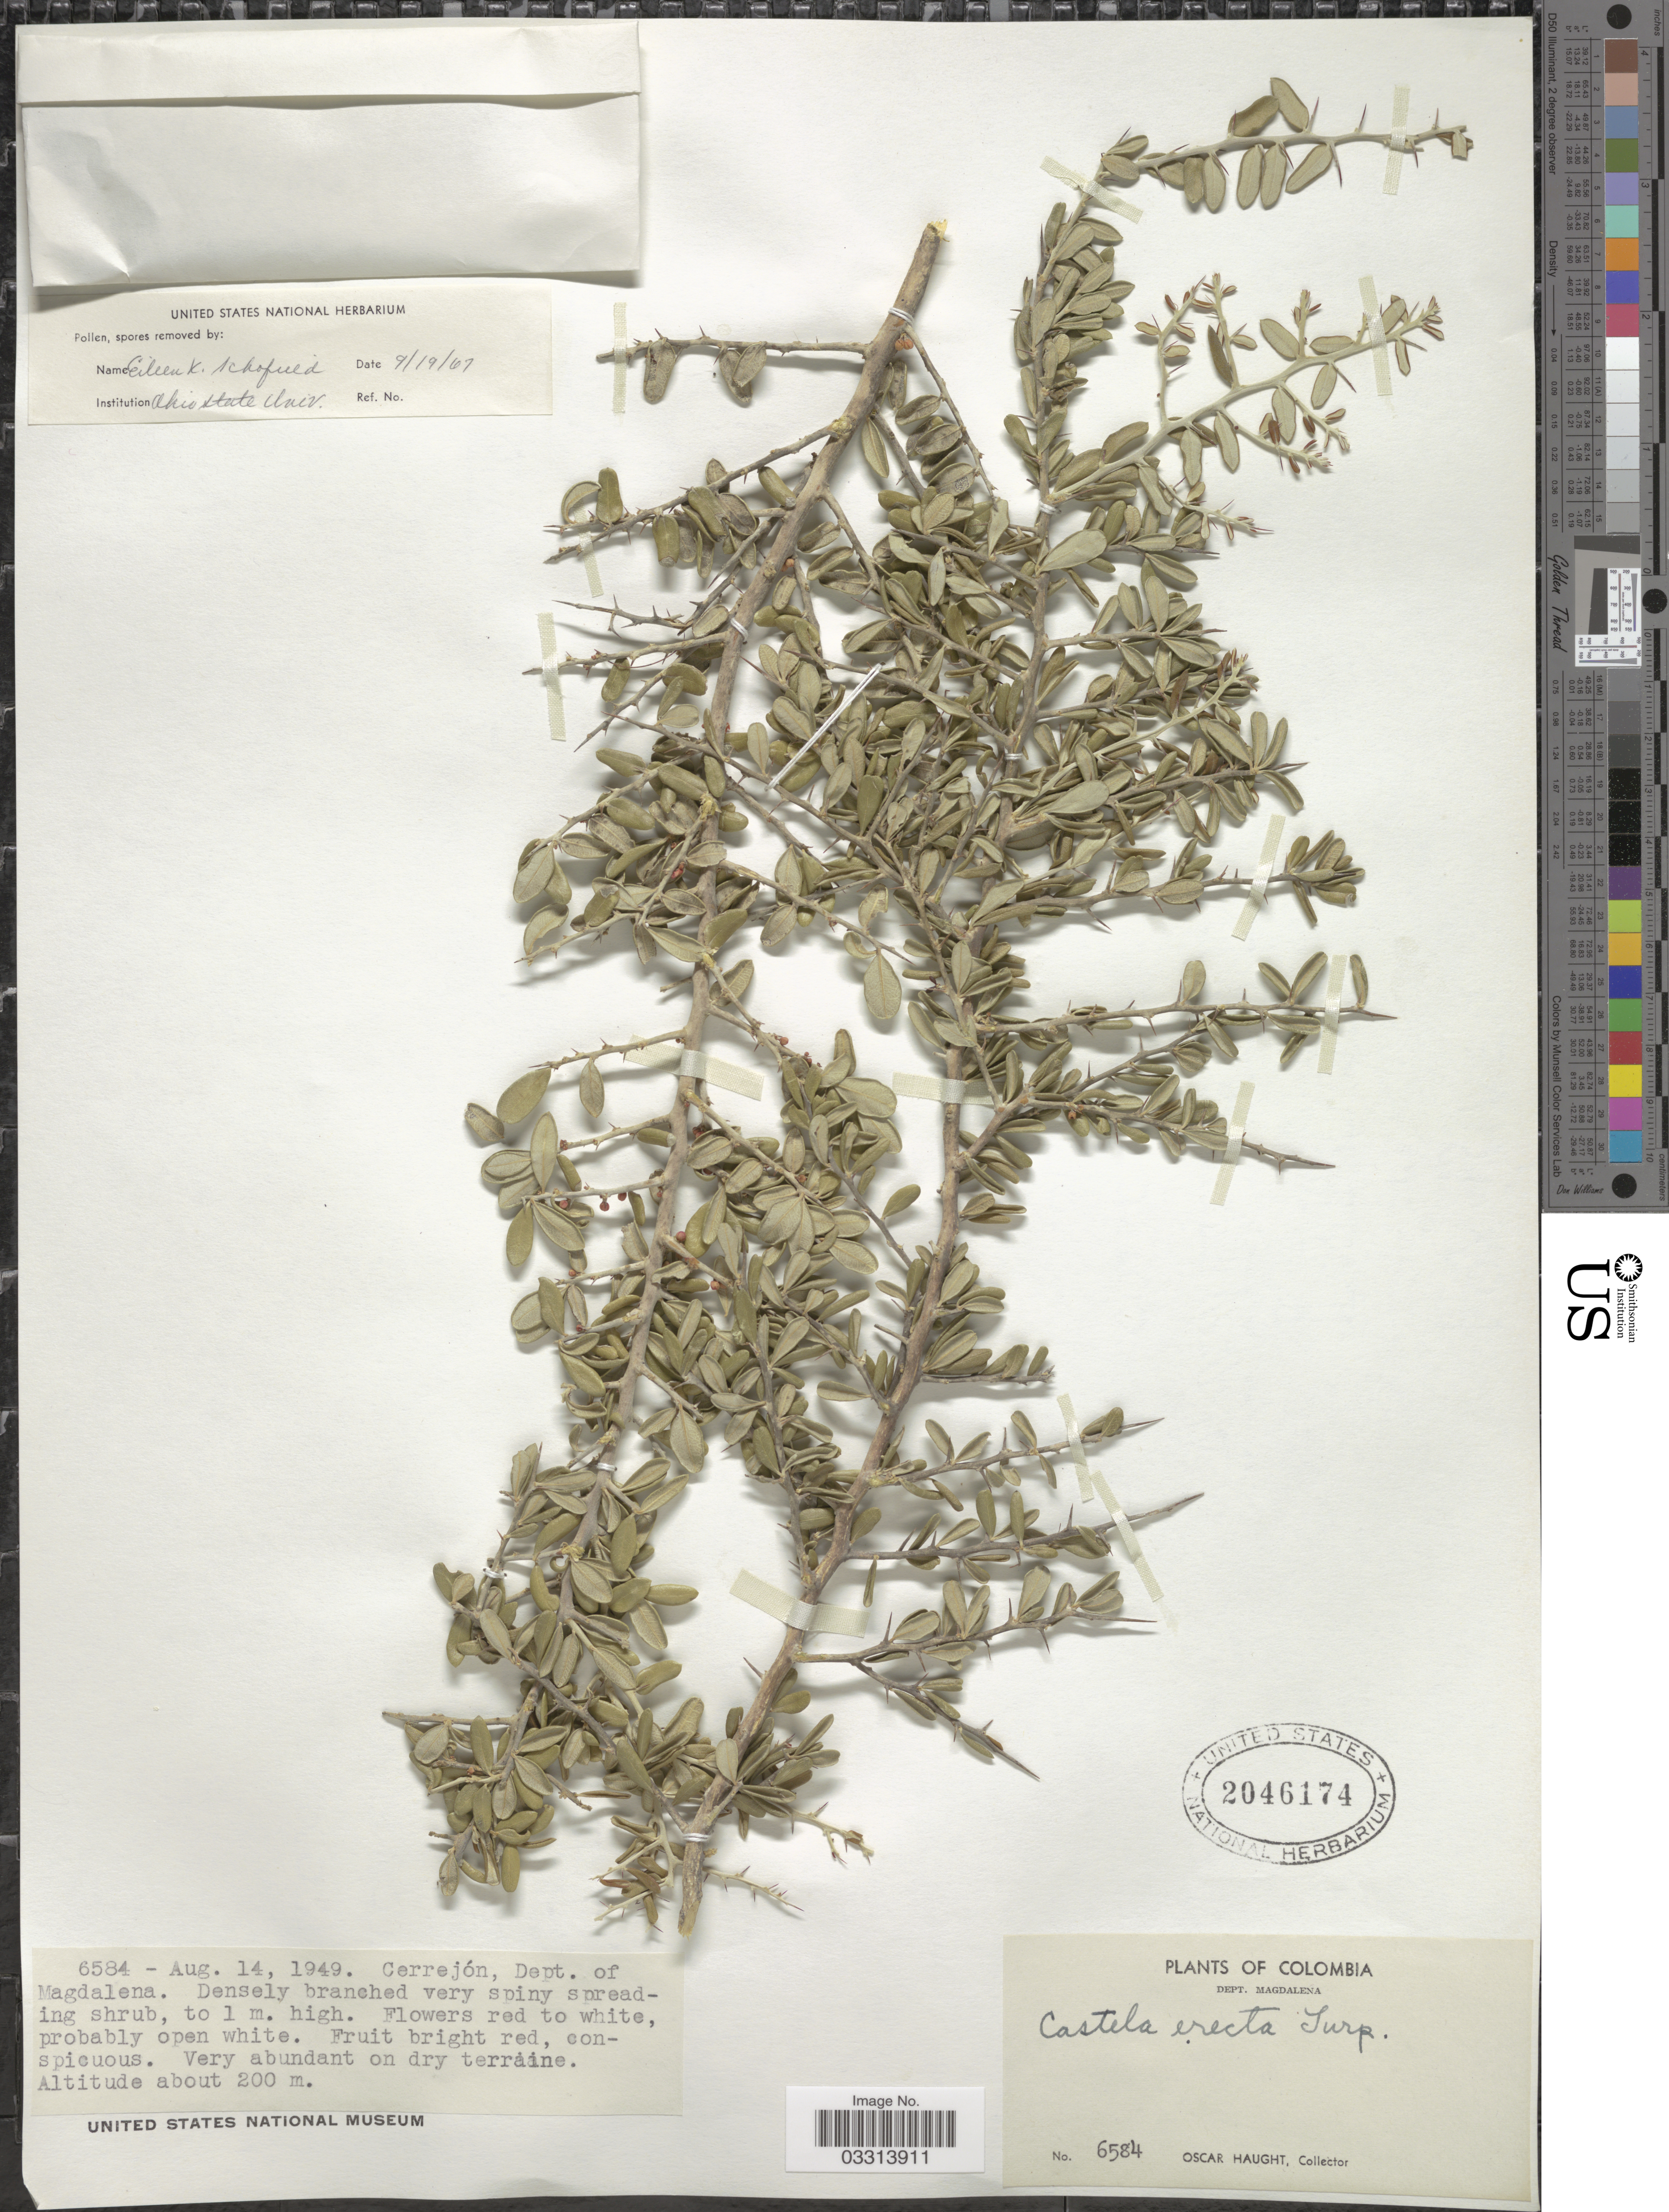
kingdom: Plantae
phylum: Tracheophyta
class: Magnoliopsida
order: Sapindales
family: Simaroubaceae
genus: Castela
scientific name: Castela erecta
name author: Turpin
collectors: O. Haught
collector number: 6584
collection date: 1949-08-14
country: Colombia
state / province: Magdalena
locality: Cerrejón, Dept. of Magdalena.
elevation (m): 200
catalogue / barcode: US 2046174